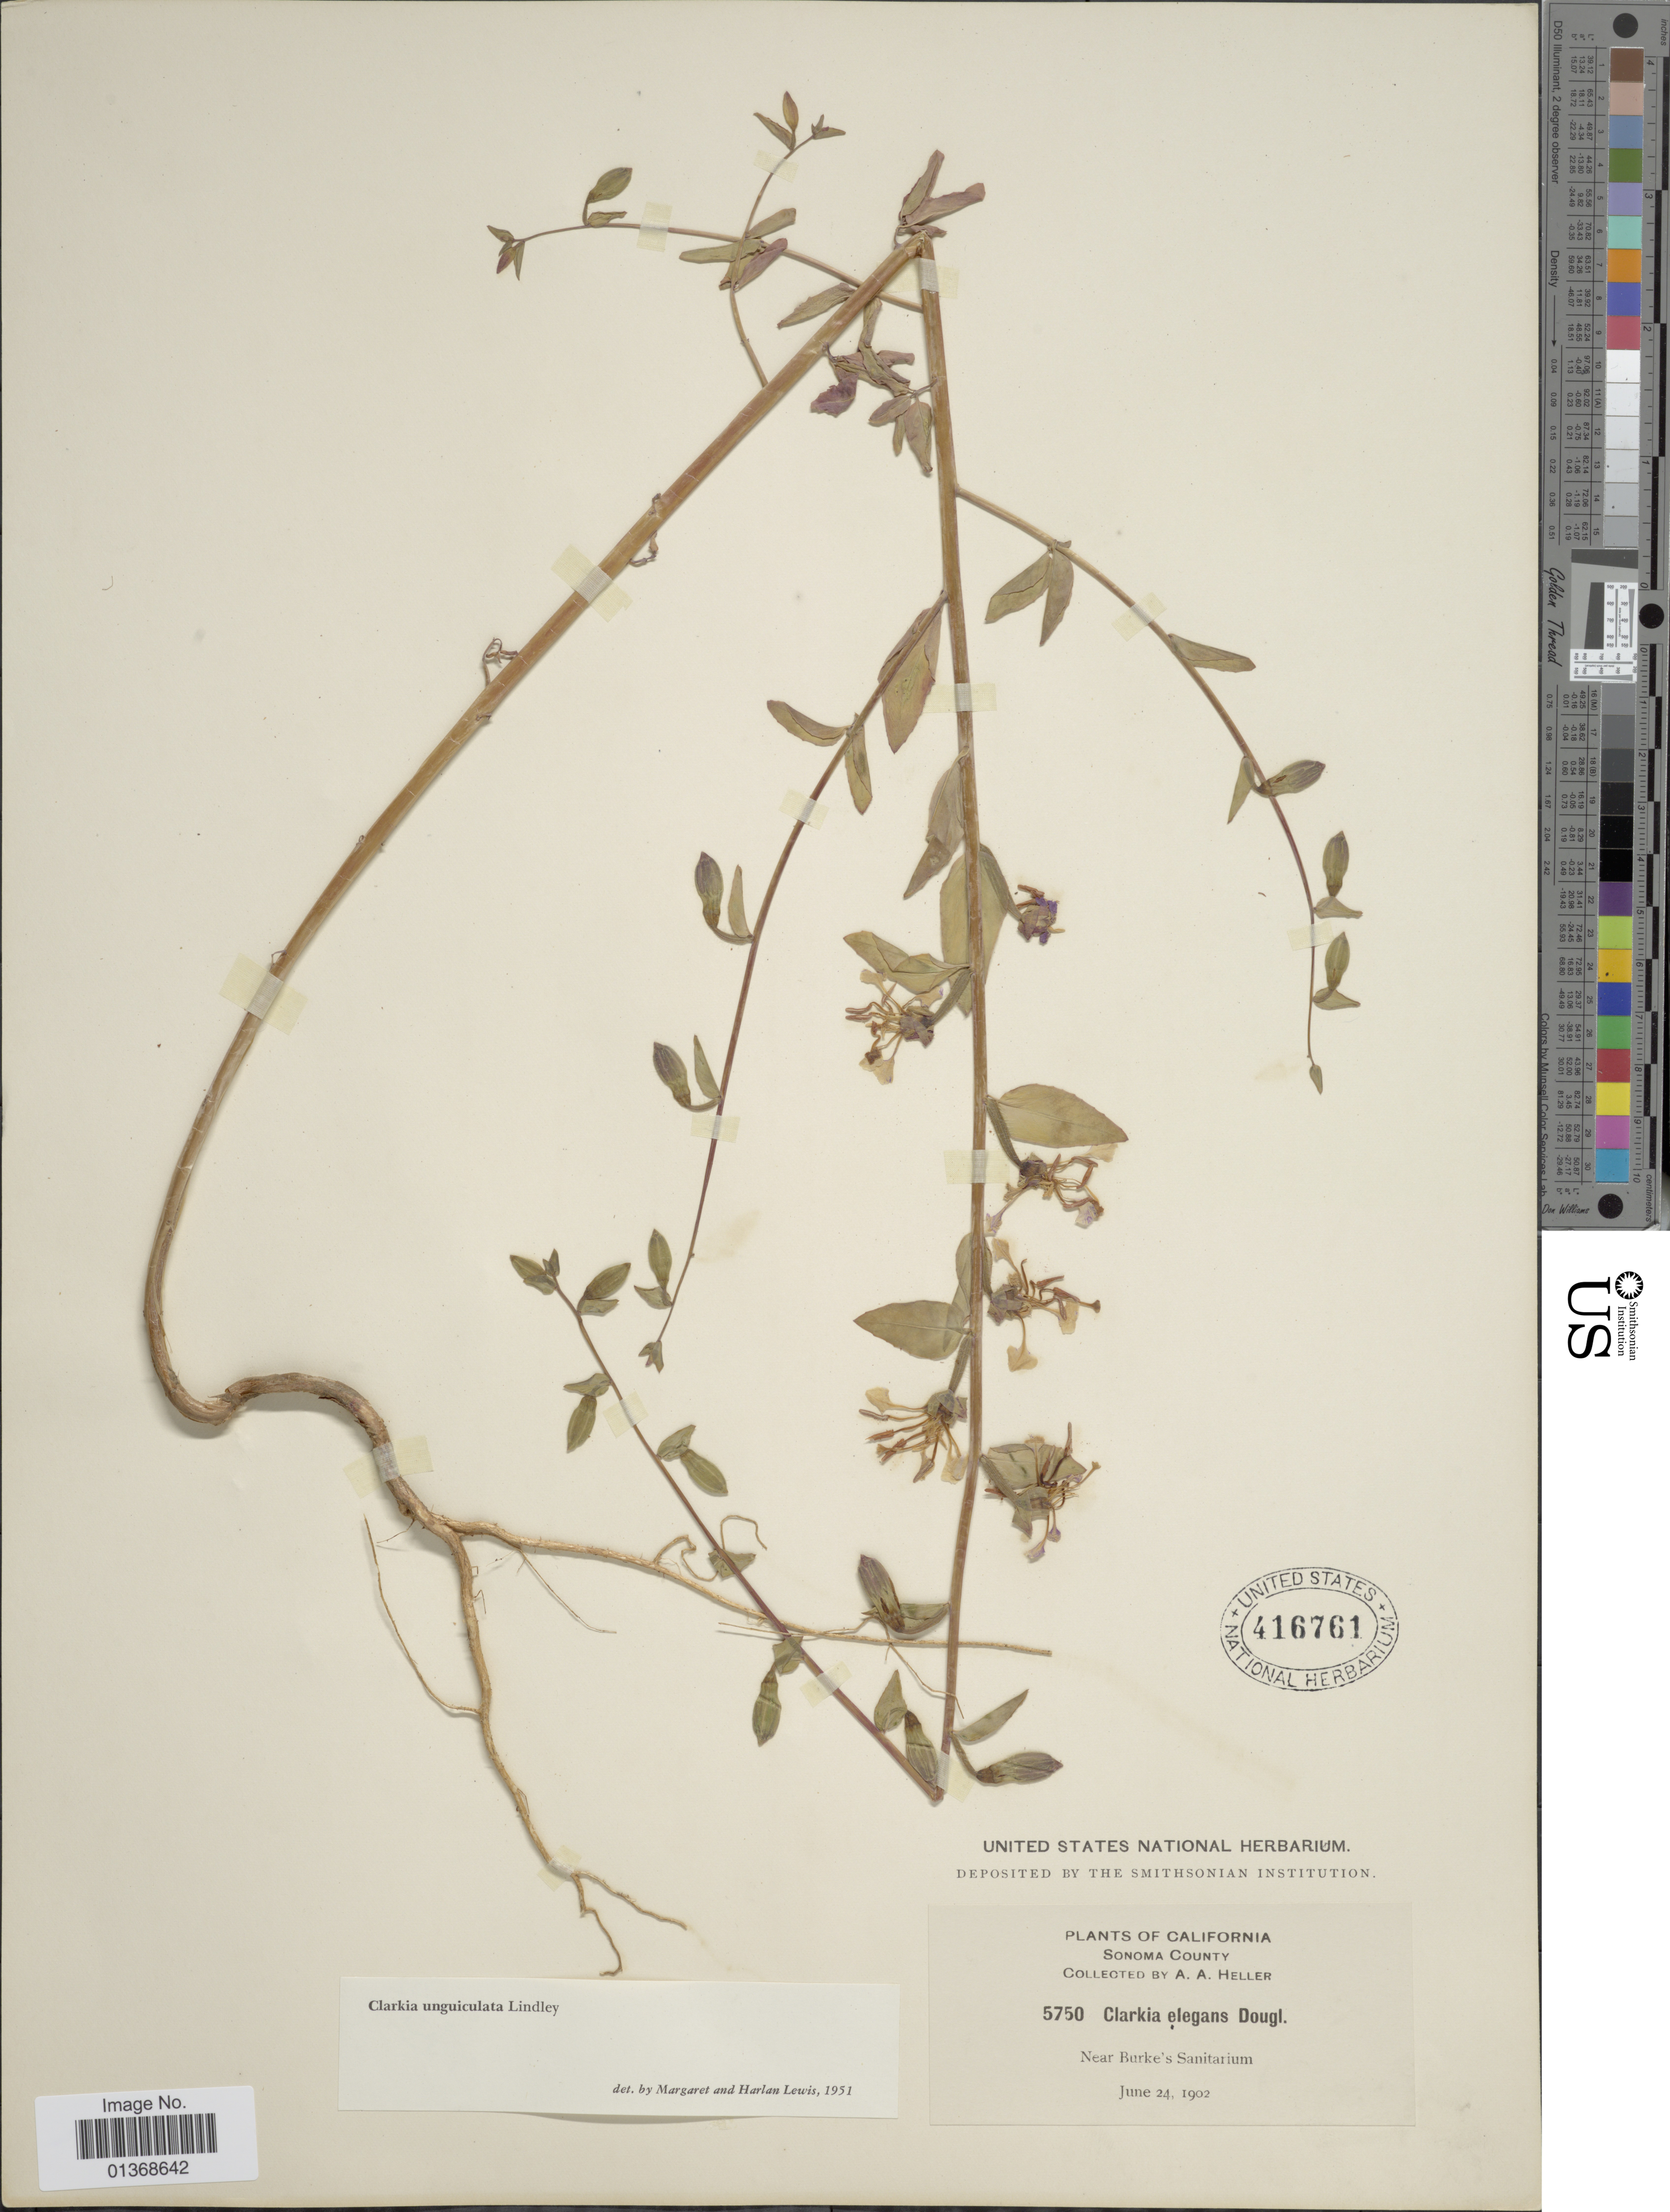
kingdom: Plantae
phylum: Tracheophyta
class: Magnoliopsida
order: Myrtales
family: Onagraceae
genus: Clarkia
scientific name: Clarkia unguiculata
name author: Lindl.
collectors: A. A. Heller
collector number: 5750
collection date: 1902-06-24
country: United States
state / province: California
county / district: Sonoma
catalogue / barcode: US 416761